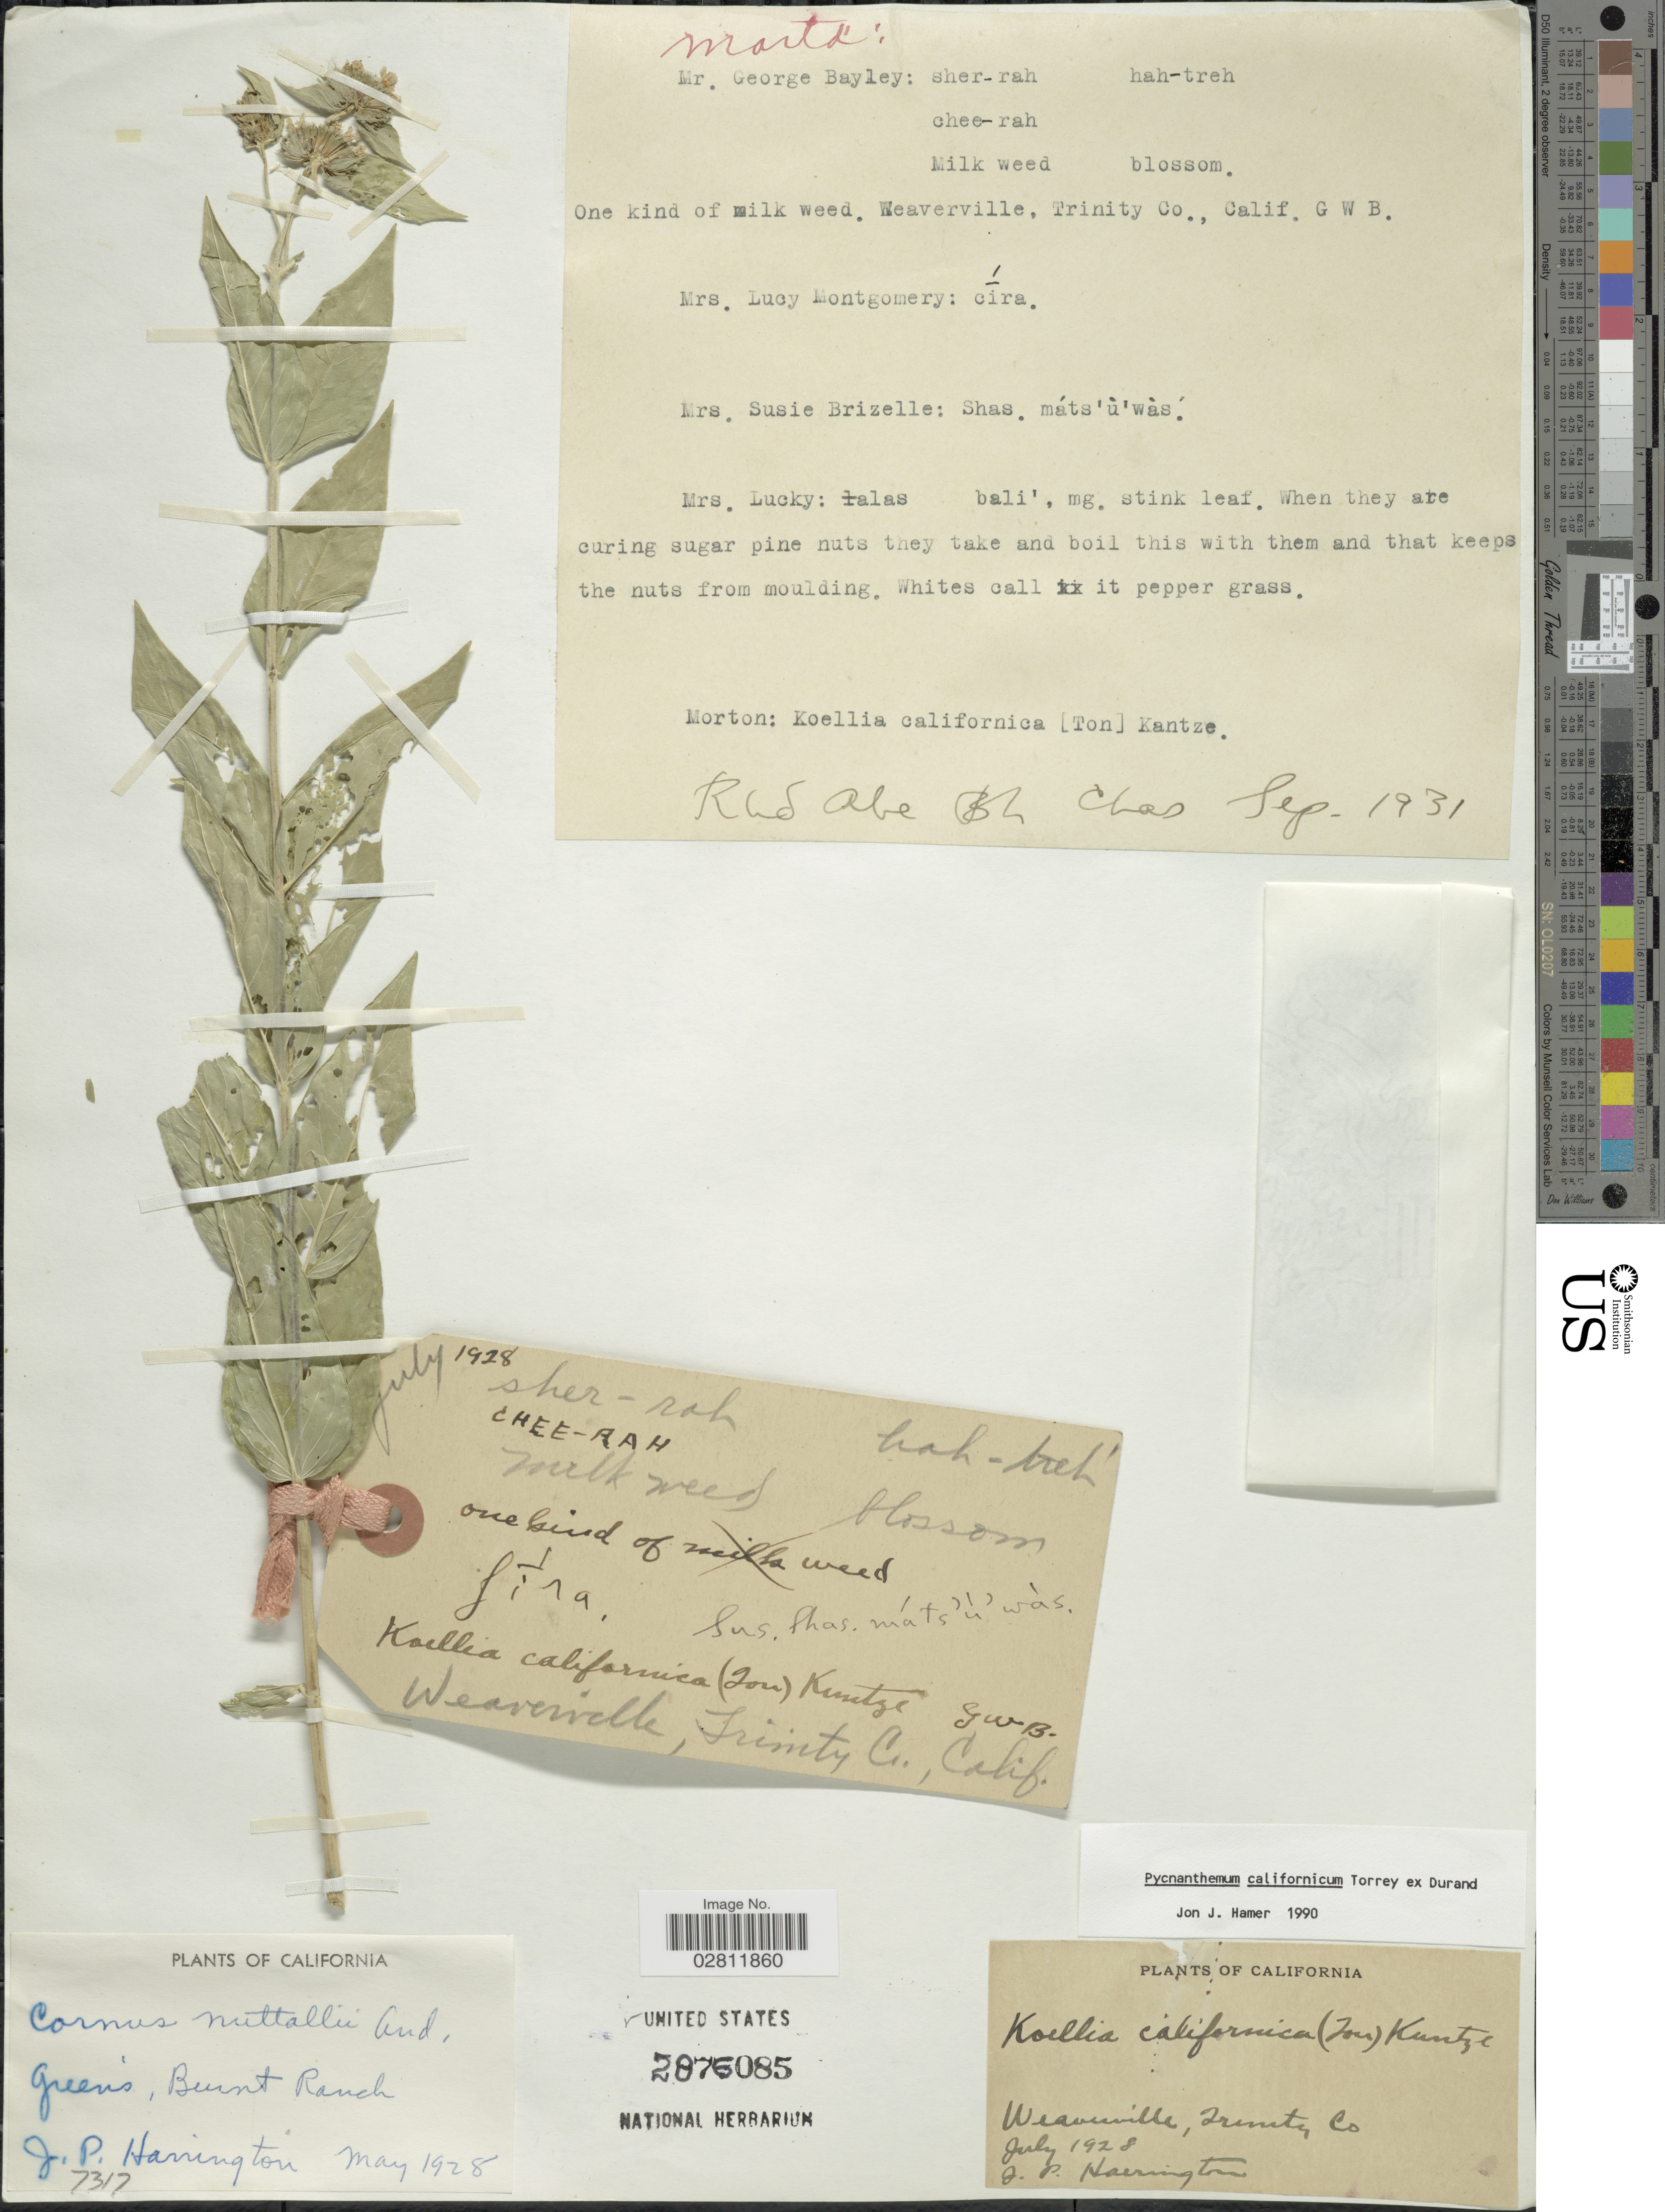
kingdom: Plantae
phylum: Tracheophyta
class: Magnoliopsida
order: Lamiales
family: Lamiaceae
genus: Pycnanthemum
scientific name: Pycnanthemum californicum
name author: Torr. ex Durand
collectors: J. Harrington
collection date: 1928-07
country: United States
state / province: California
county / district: Trinity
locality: Weaverville, Trinity Co.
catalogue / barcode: US 2876085-2